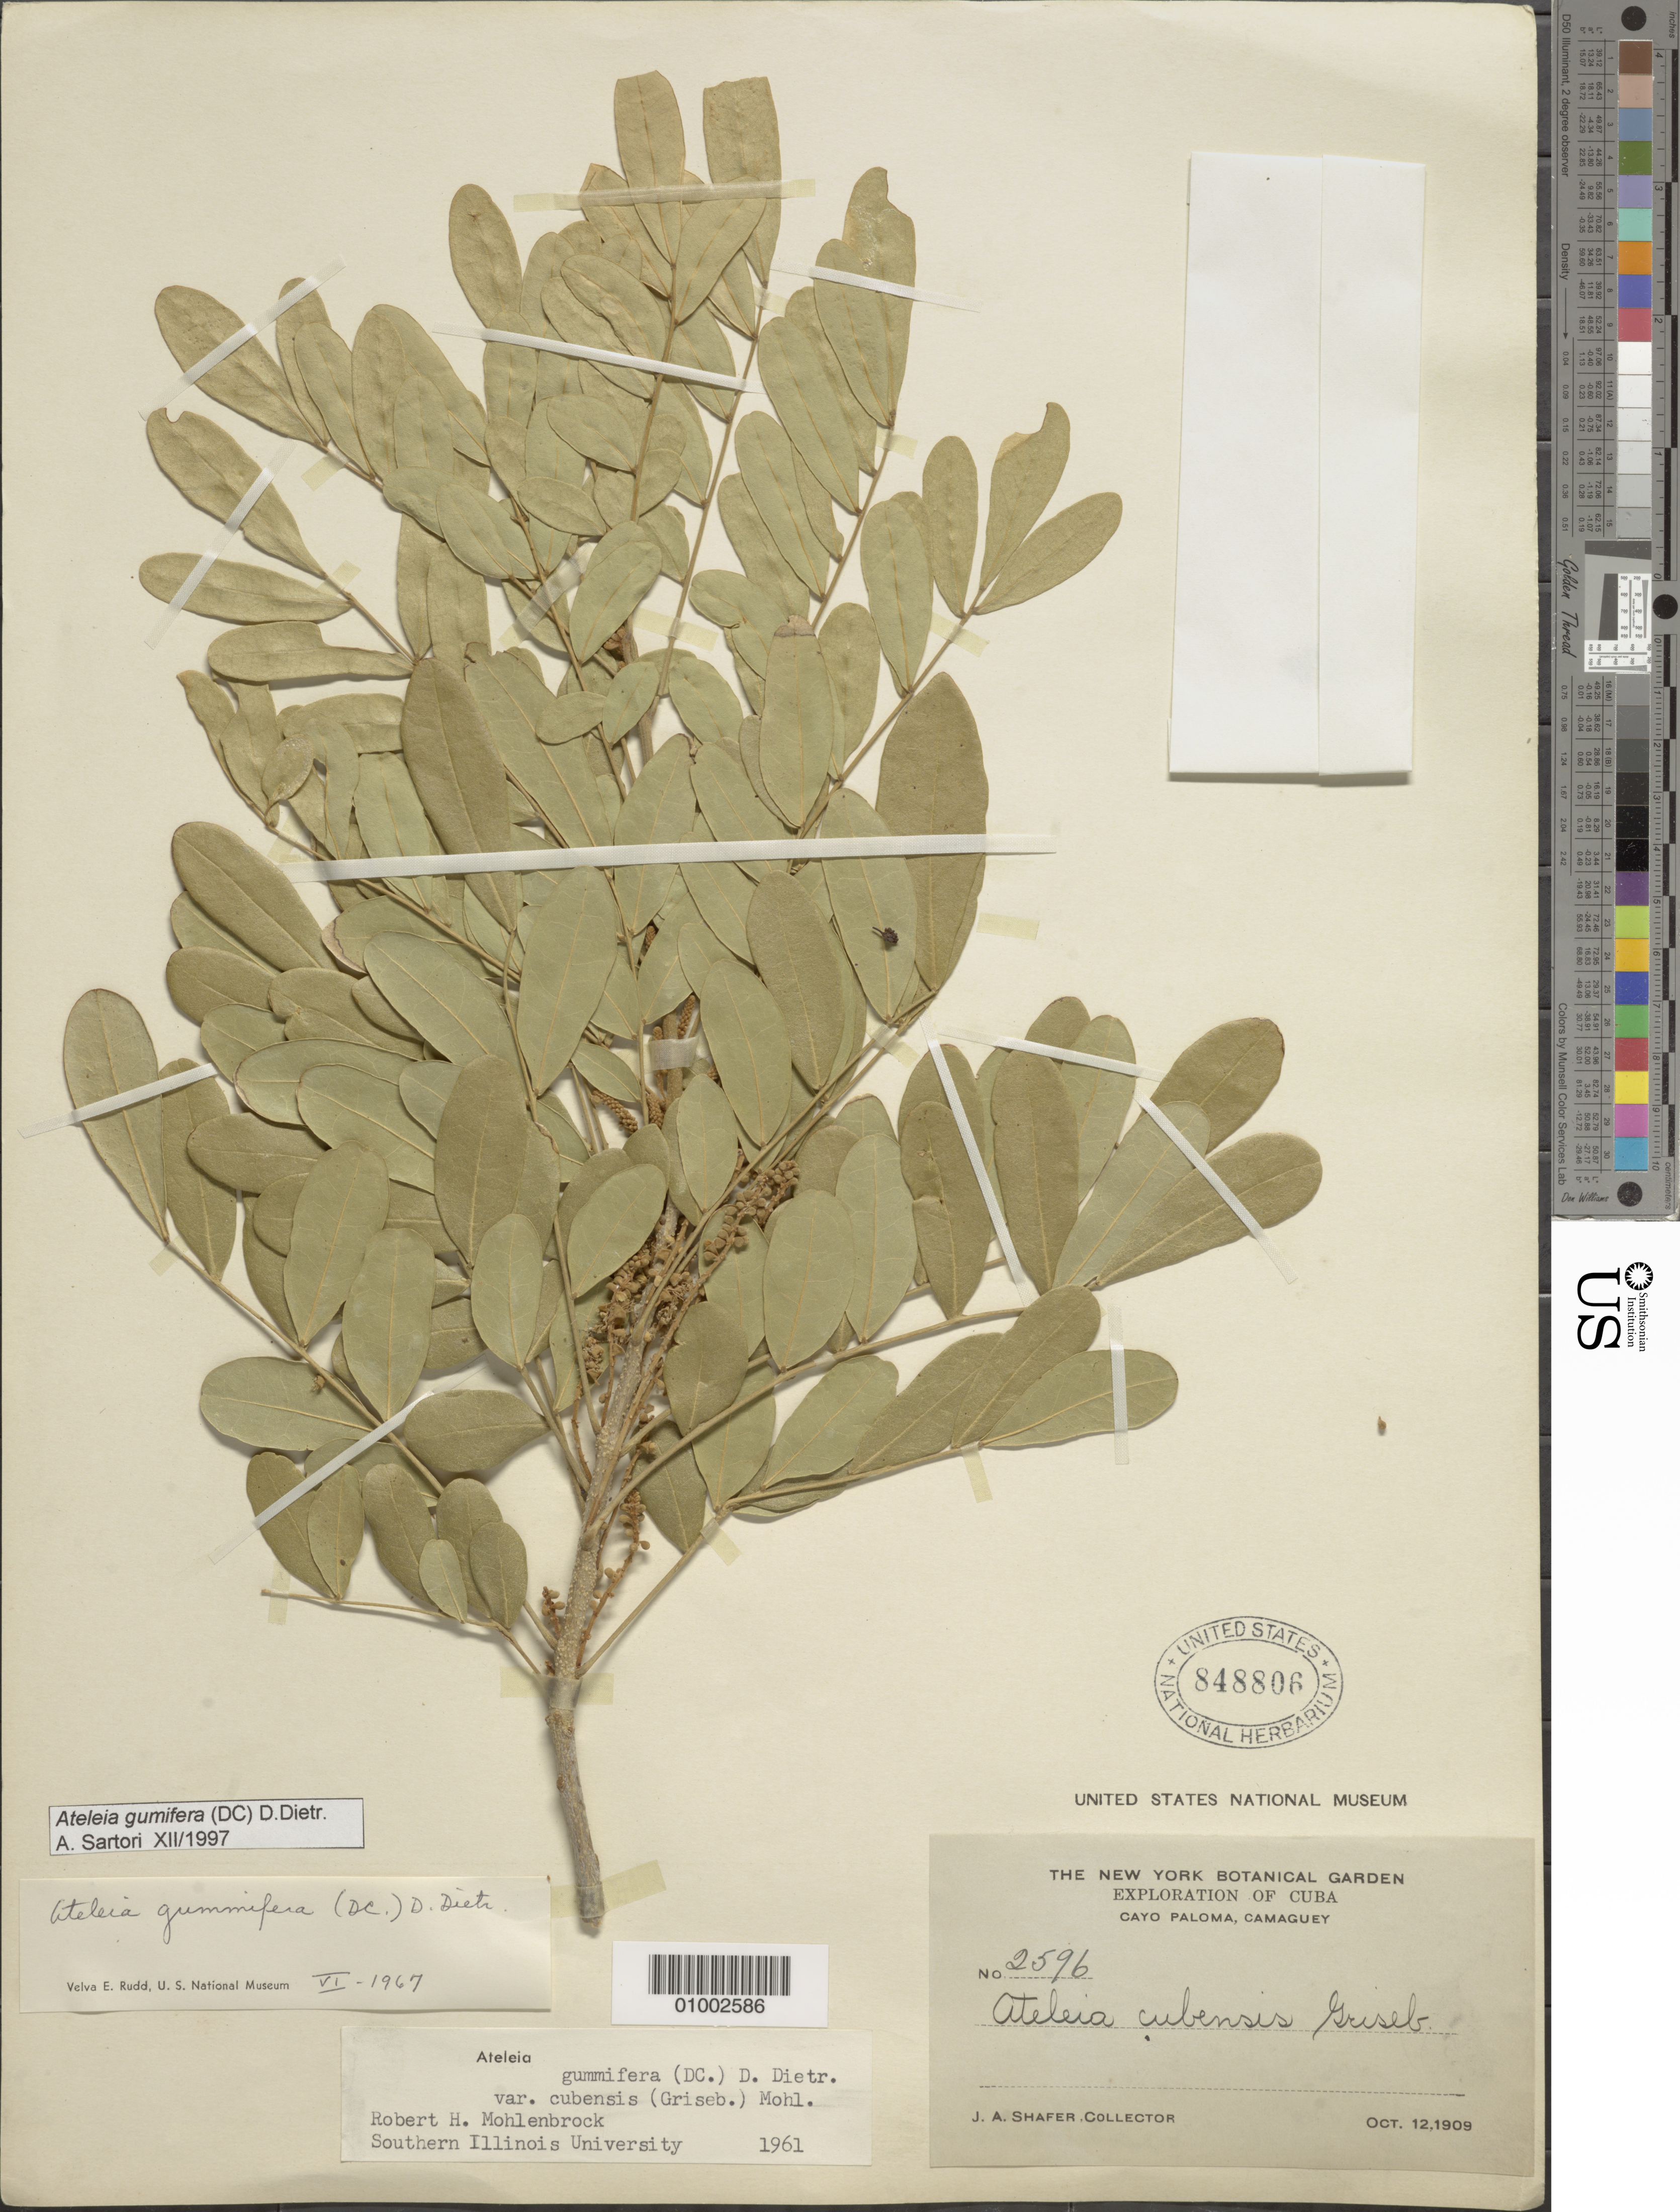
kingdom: Plantae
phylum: Tracheophyta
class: Magnoliopsida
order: Fabales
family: Fabaceae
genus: Ateleia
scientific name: Ateleia gummifera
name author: (Bertero ex DC.) D. Dietr.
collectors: J. A. Shafer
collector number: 2596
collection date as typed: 12 Oct 1909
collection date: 1909-10-12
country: Cuba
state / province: Camagüey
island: Cuba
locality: Cayo Paloma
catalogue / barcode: US 848806